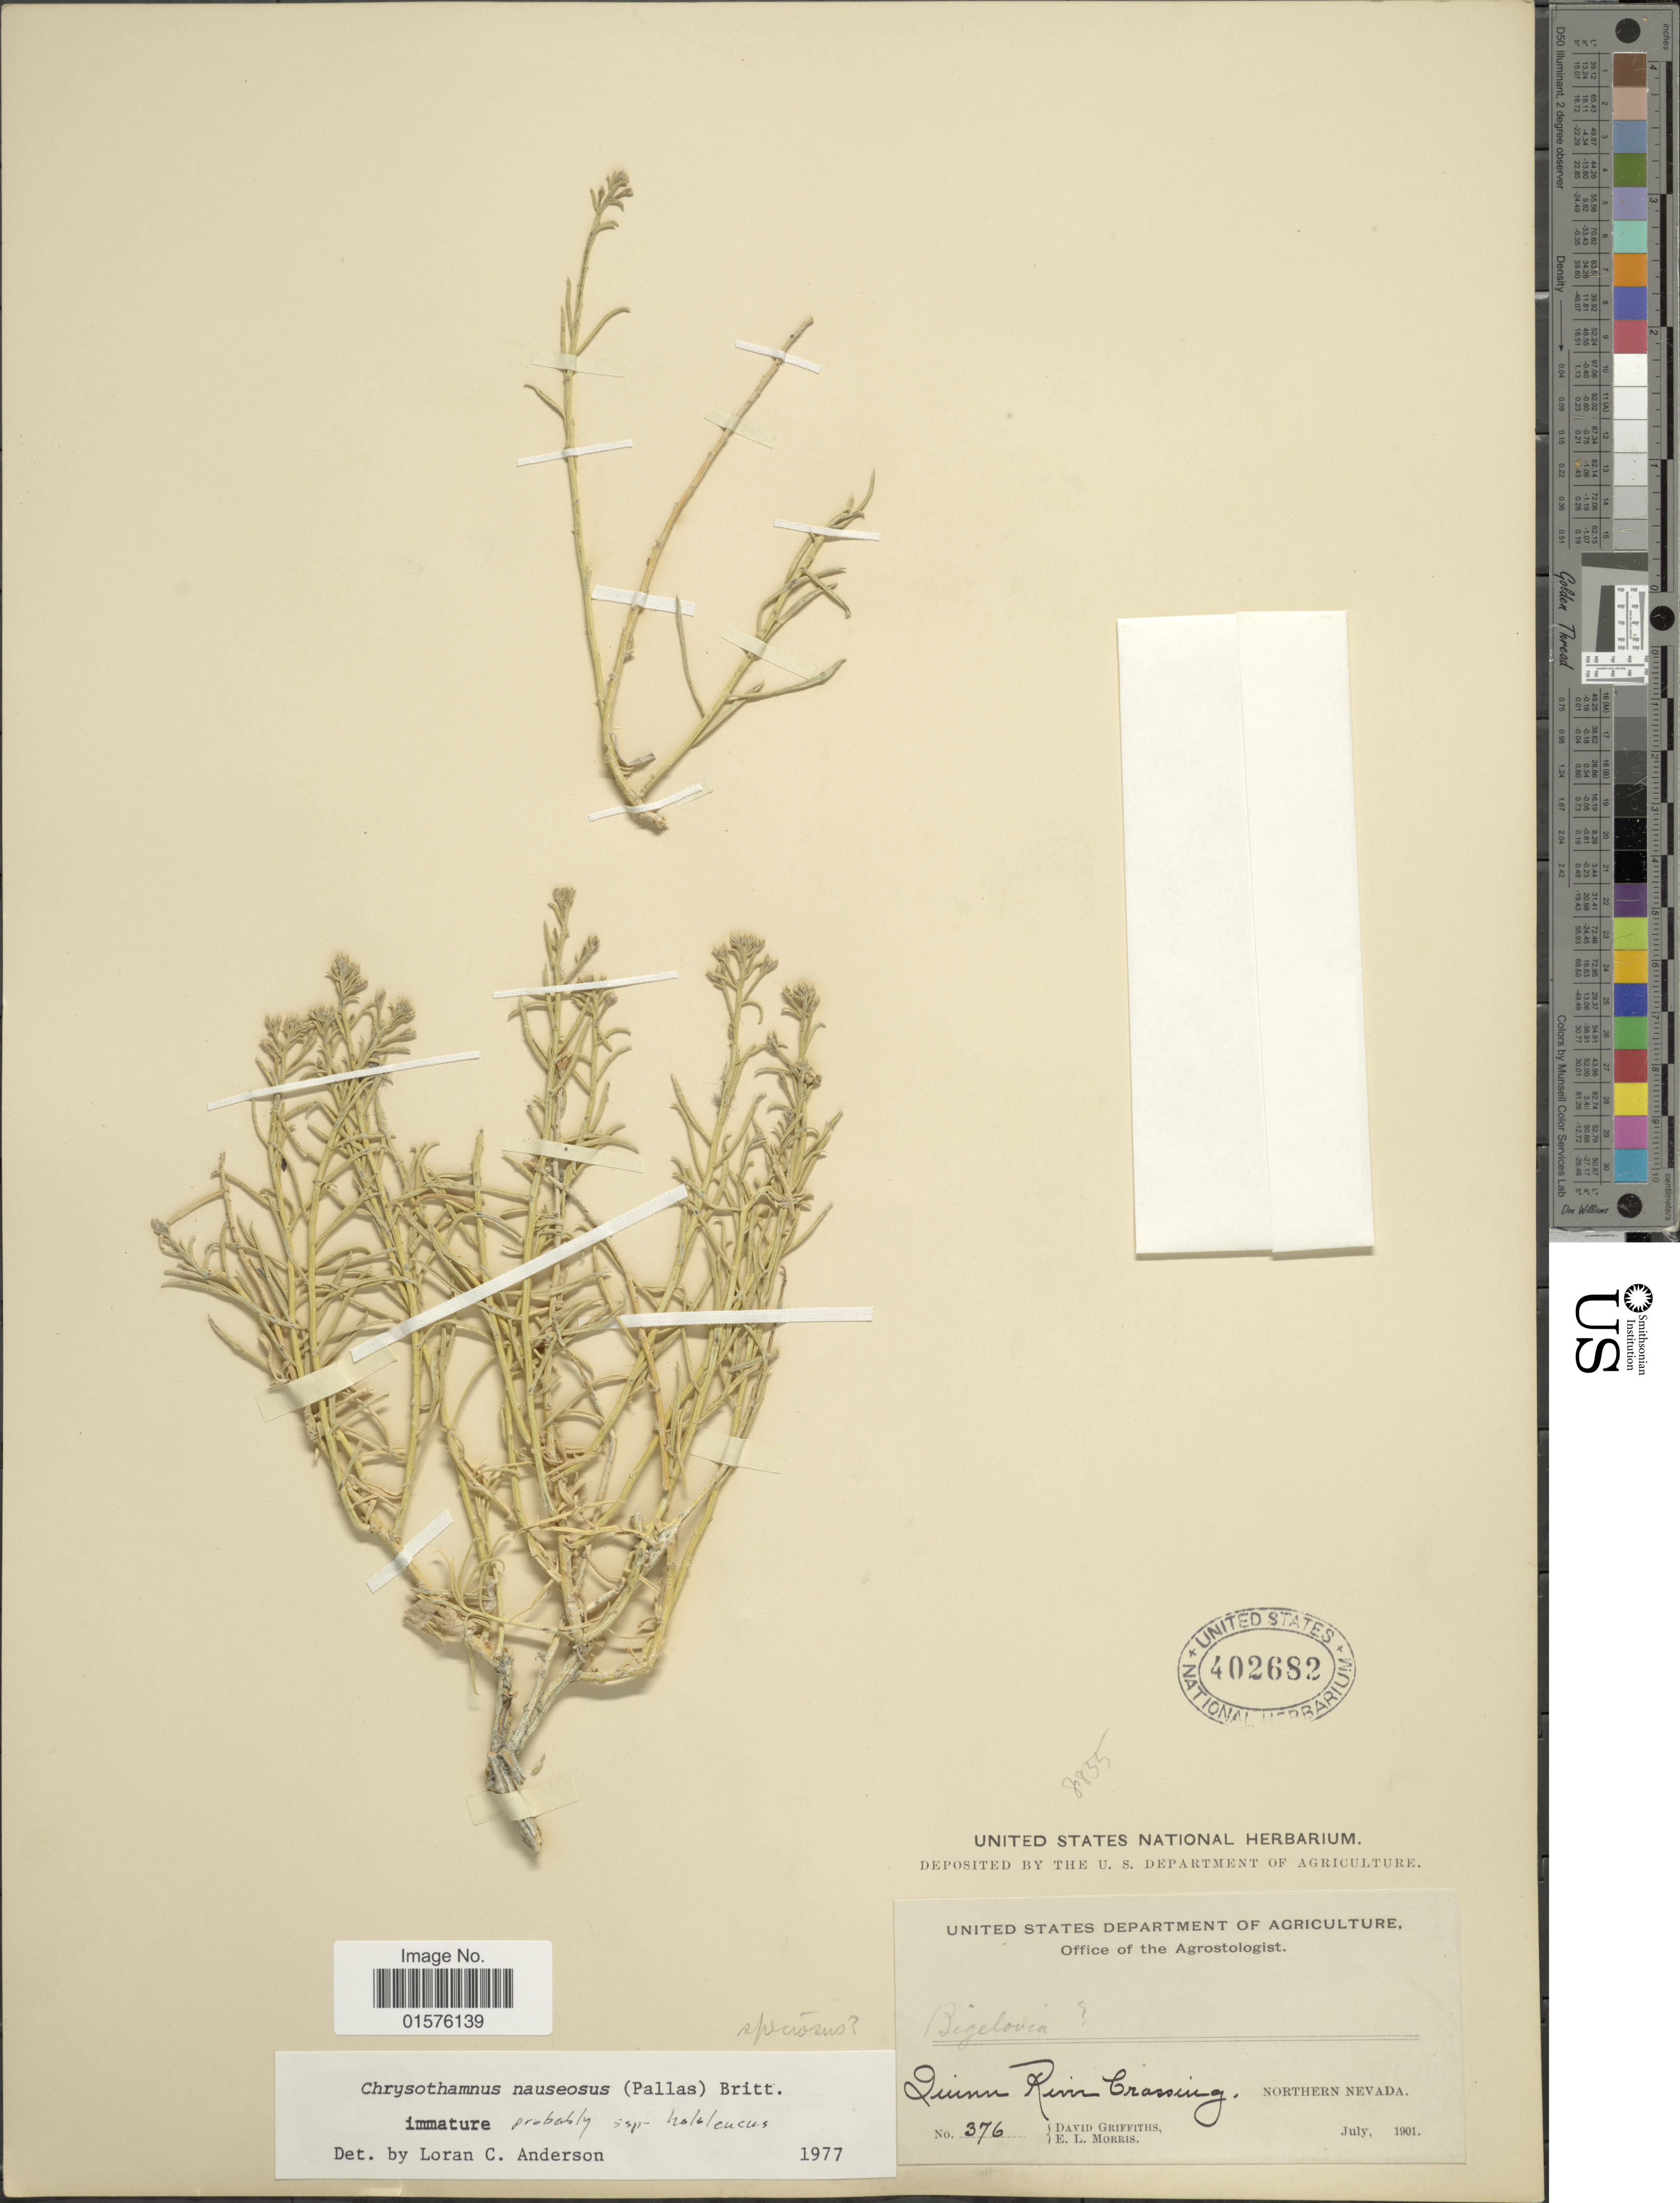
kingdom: Plantae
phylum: Tracheophyta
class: Magnoliopsida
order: Asterales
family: Asteraceae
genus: Ericameria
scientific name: Ericameria nauseosa var. hololeuca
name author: (A. Gray) G.L. Nesom & G.I. Baird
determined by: Urbatsch, Lowell E., Curator (LSU), Louisiana State University (UNITED STATES)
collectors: D. Griffiths & E. Morris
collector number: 376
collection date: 1901-07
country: United States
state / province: Nevada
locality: Northern Nevada, Juinn River Crassing.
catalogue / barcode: US 402682